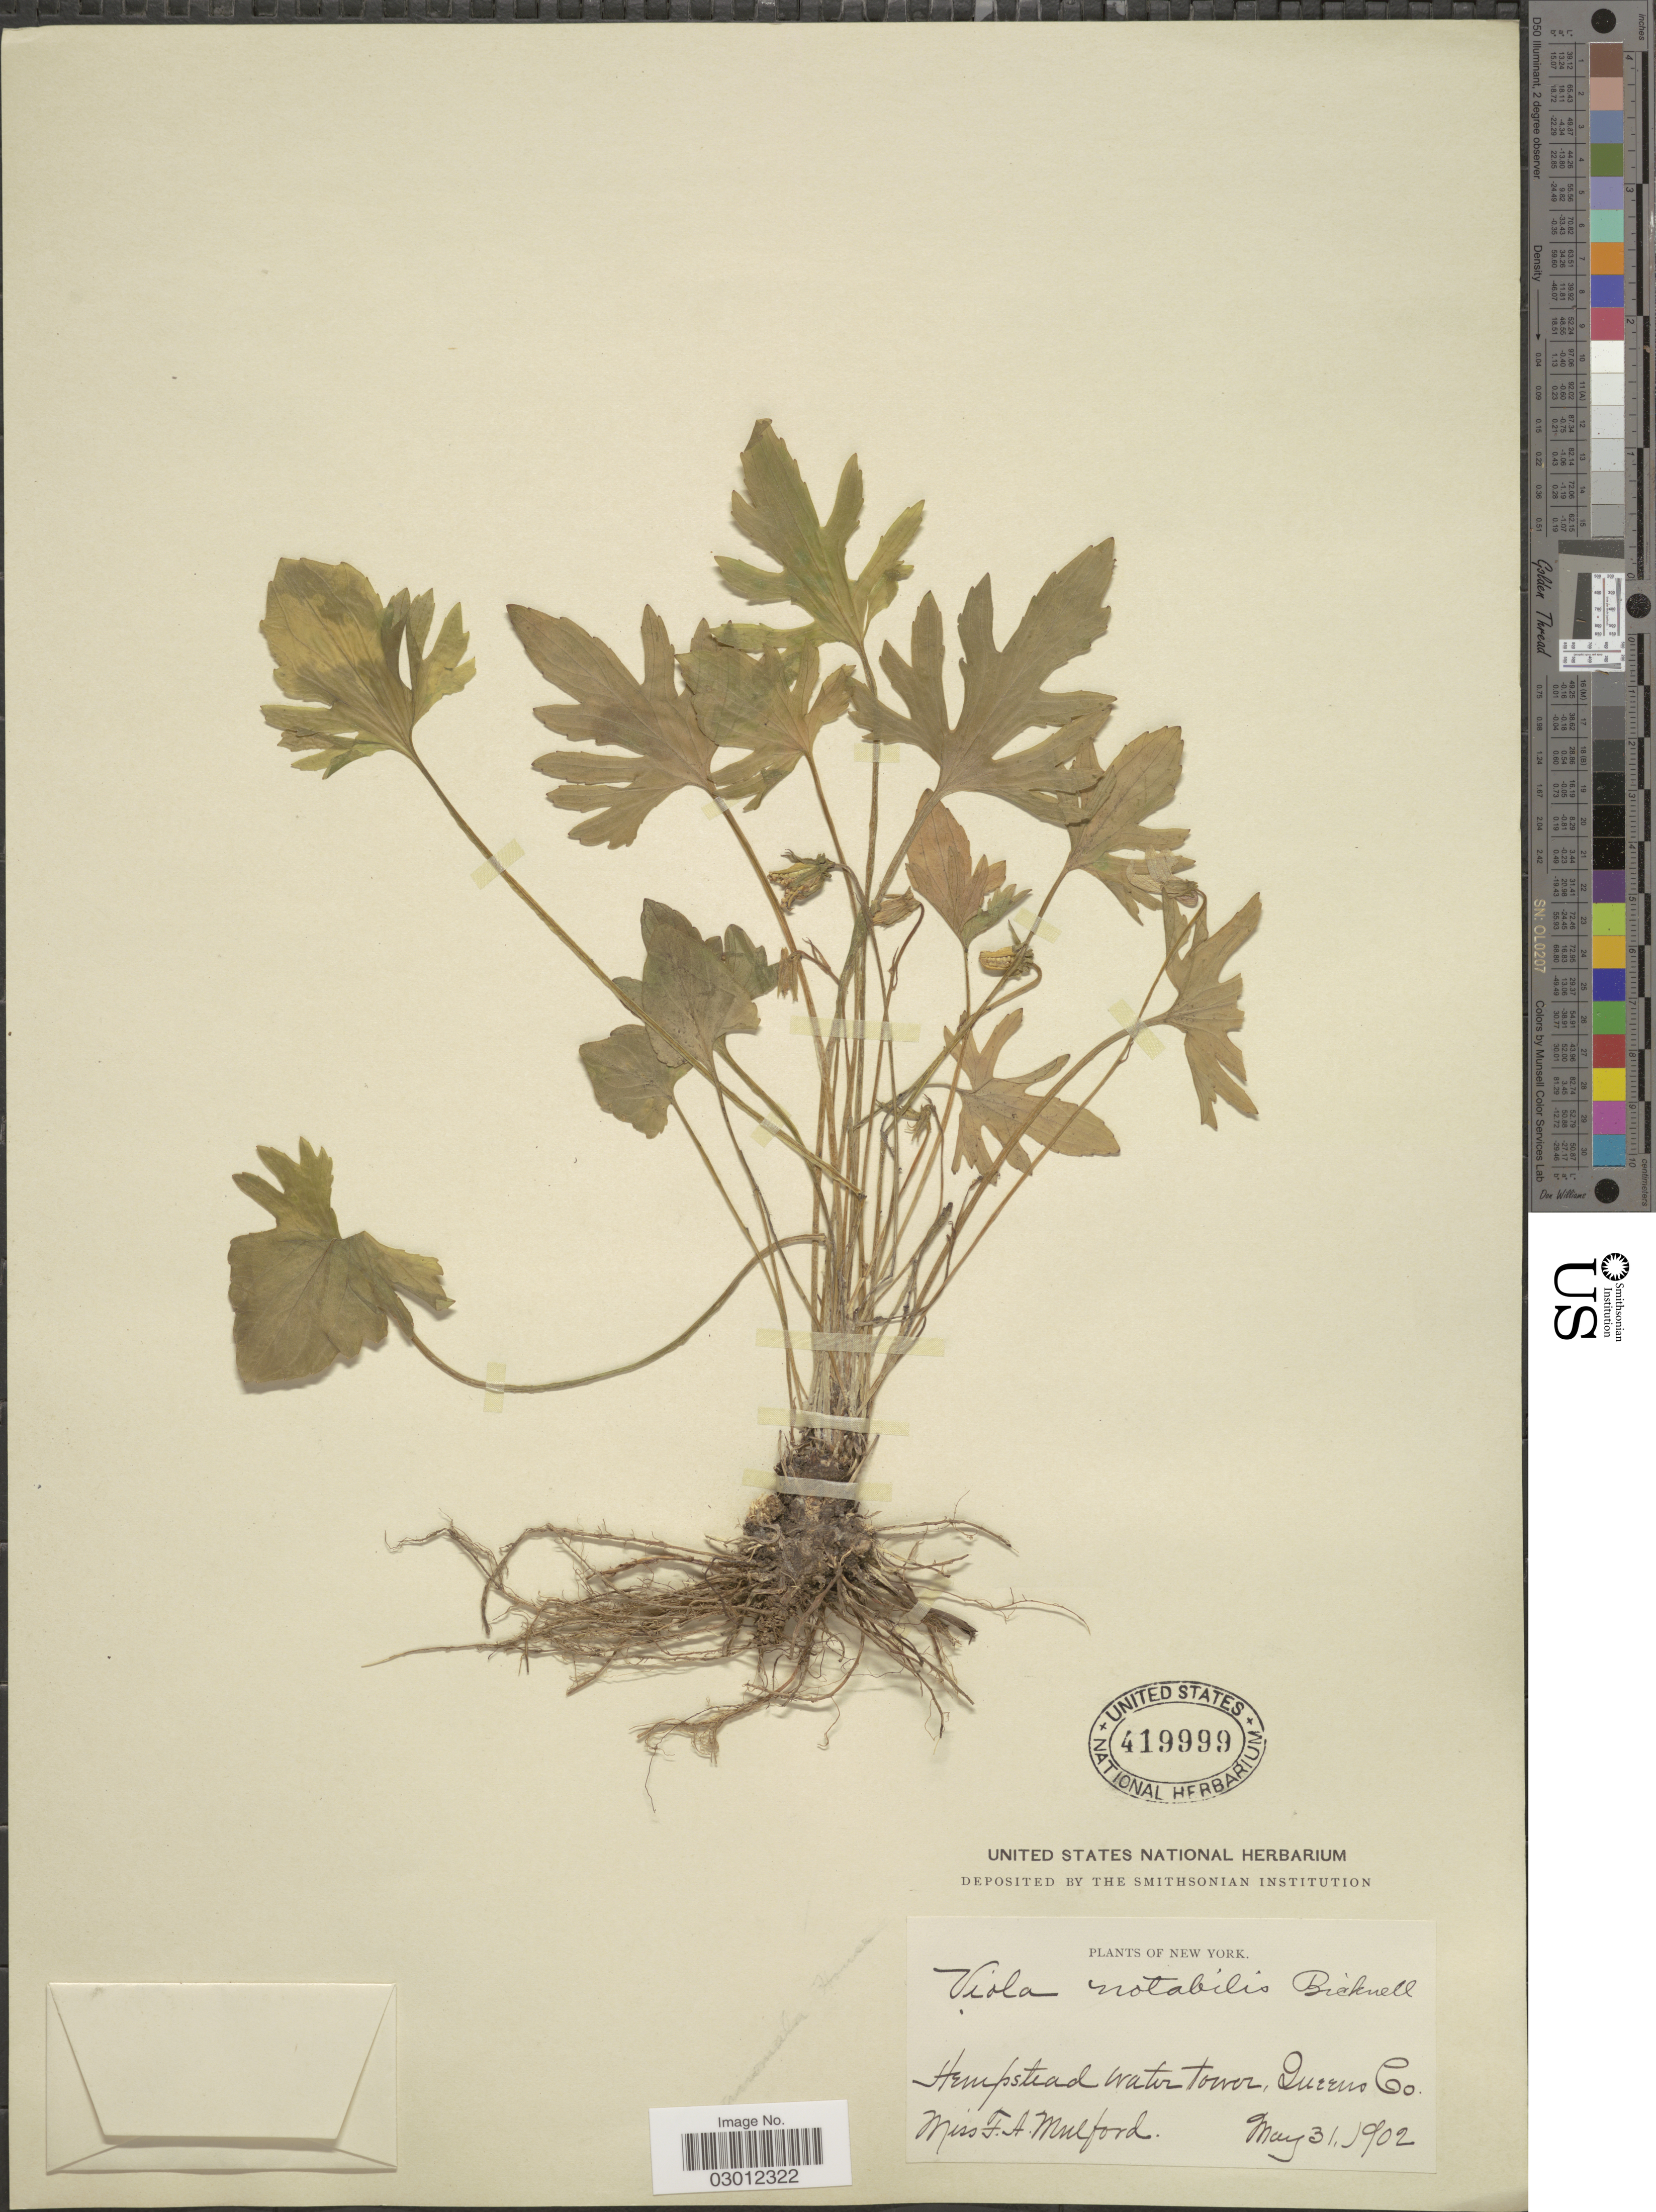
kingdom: Plantae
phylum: Tracheophyta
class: Magnoliopsida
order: Malpighiales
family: Violaceae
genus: Viola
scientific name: Viola x notabilis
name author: E.P. Bicknell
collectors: F. Mulford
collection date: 1902-05-31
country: United States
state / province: New York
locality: Hempstead watertown, Queens Co.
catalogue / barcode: US 419999